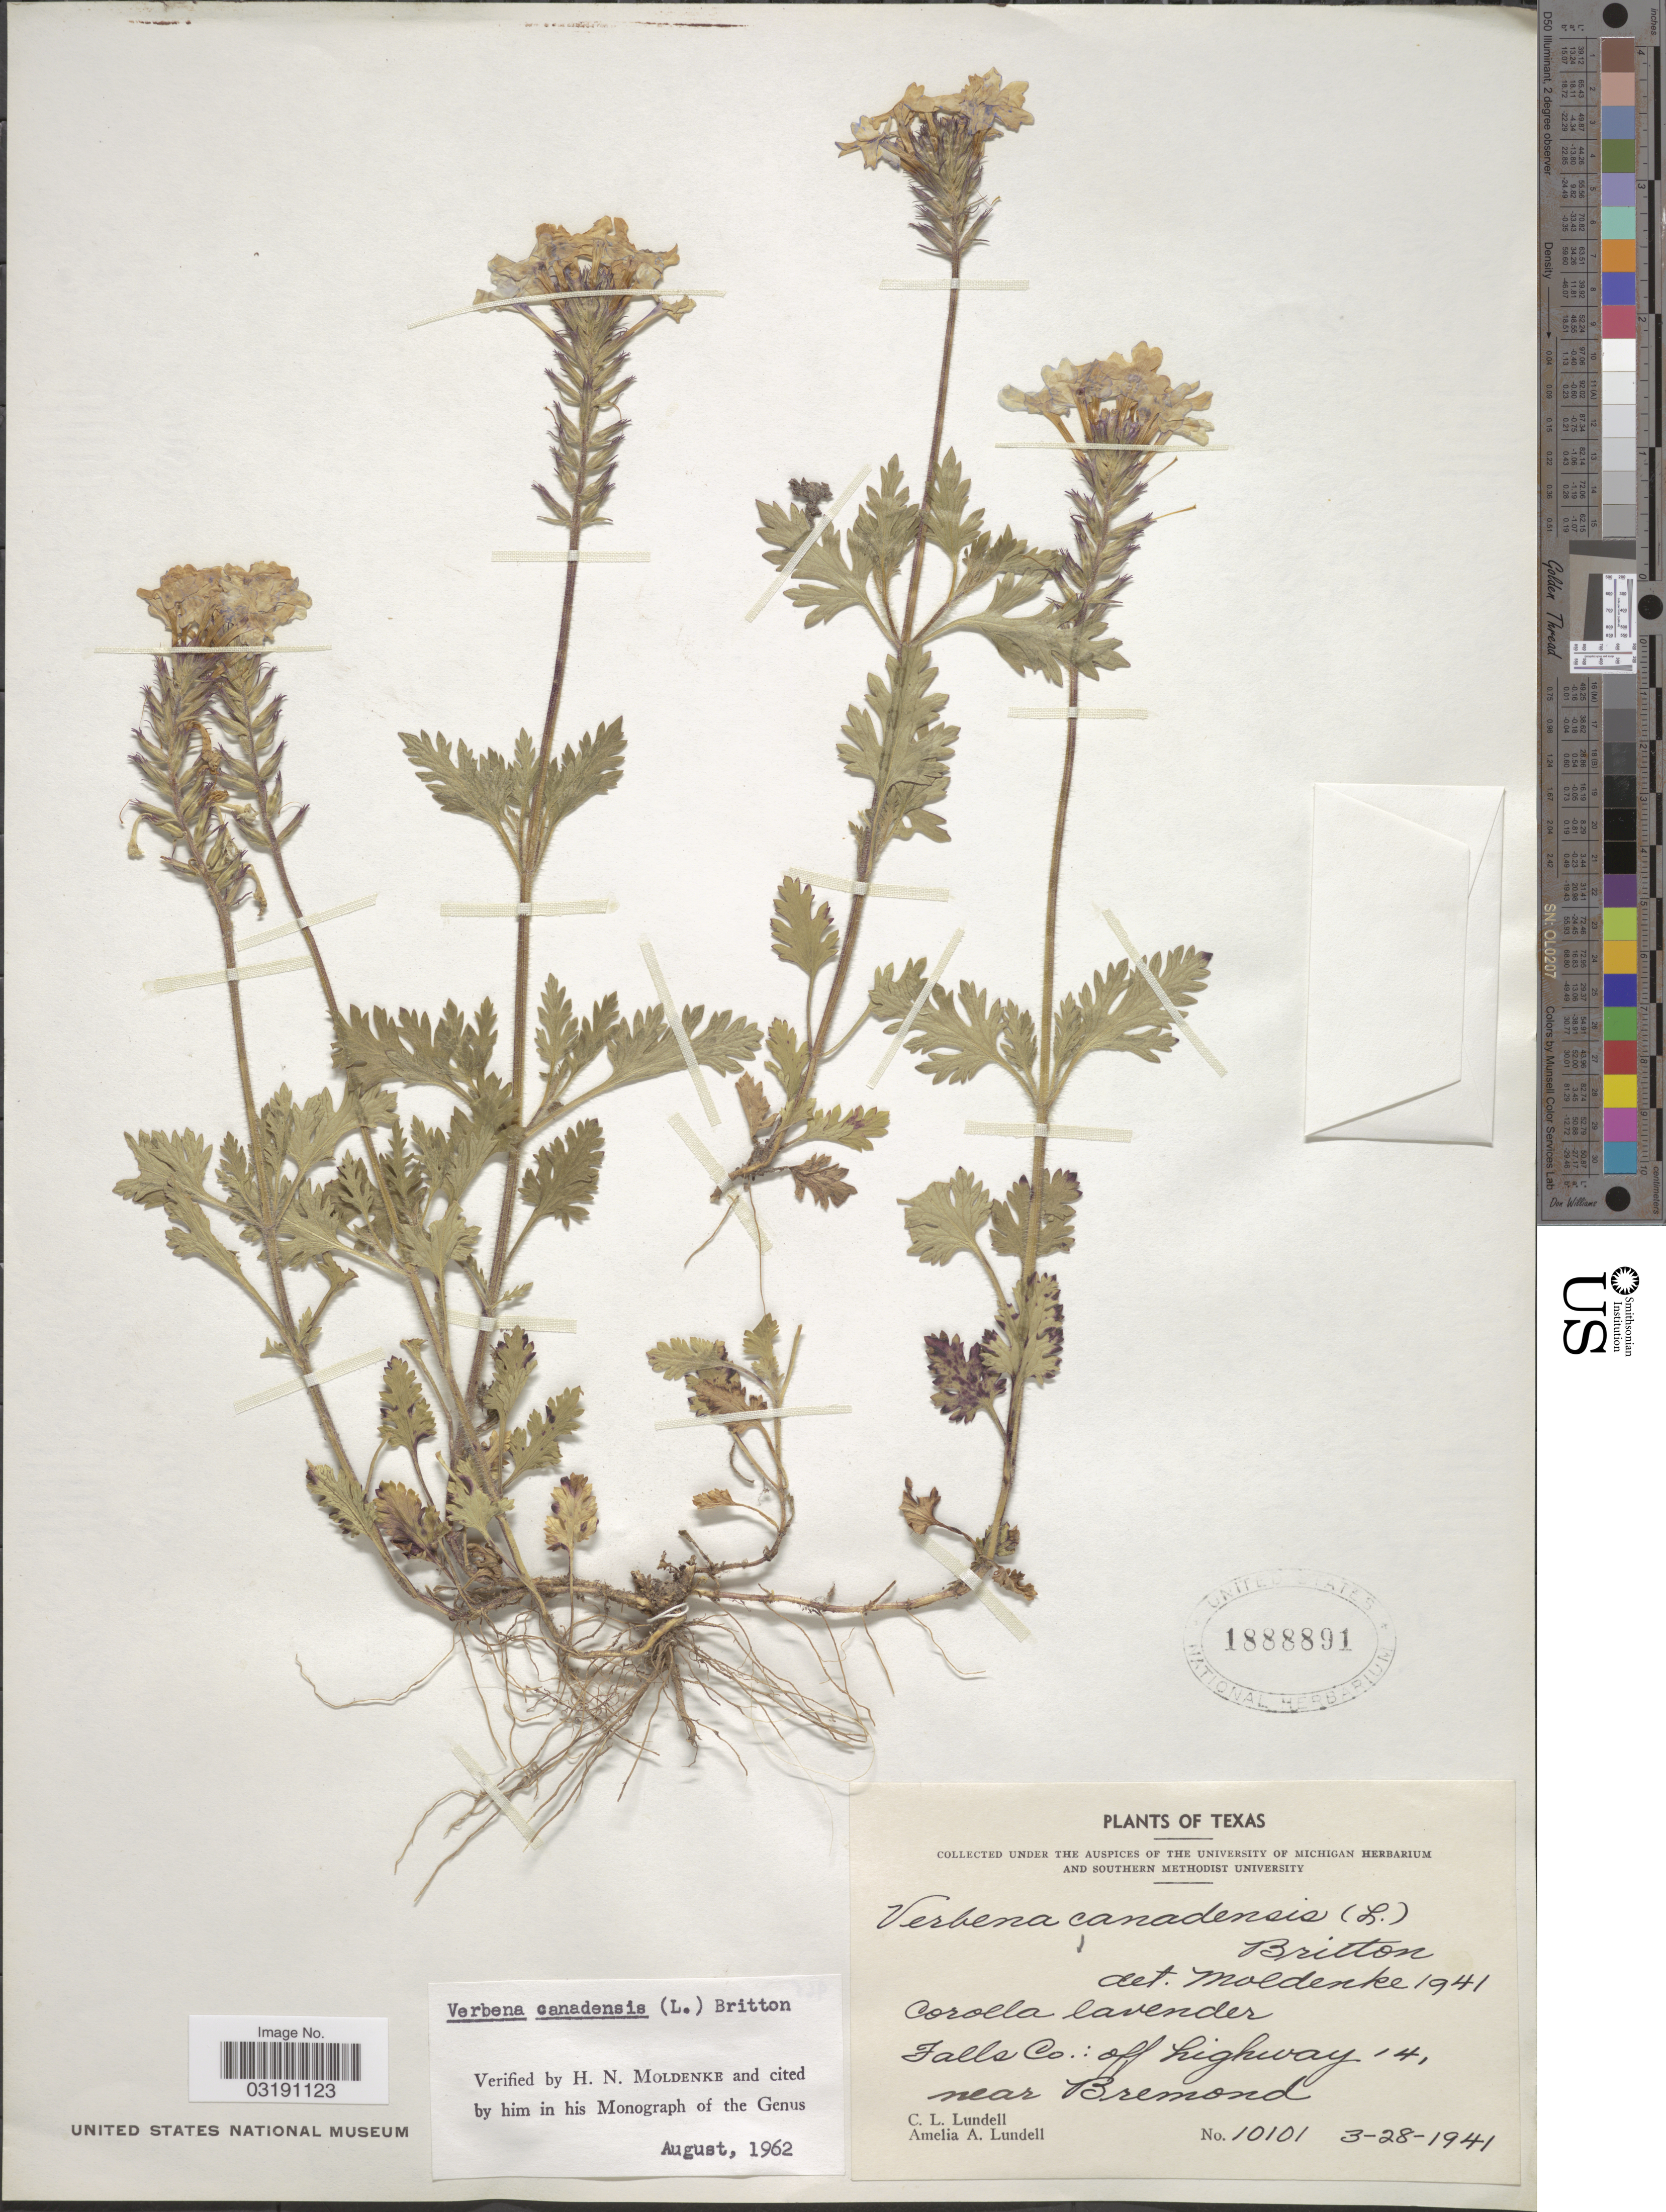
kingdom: Plantae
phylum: Tracheophyta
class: Magnoliopsida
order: Lamiales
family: Verbenaceae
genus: Verbena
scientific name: Verbena canadensis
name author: (L.) Britton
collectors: C. L. Lundell & A. A. Lundell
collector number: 10101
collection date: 1941-03-28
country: United States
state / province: Texas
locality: Falls Co.: off highway 14 near Bremond.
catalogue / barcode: US 1888891